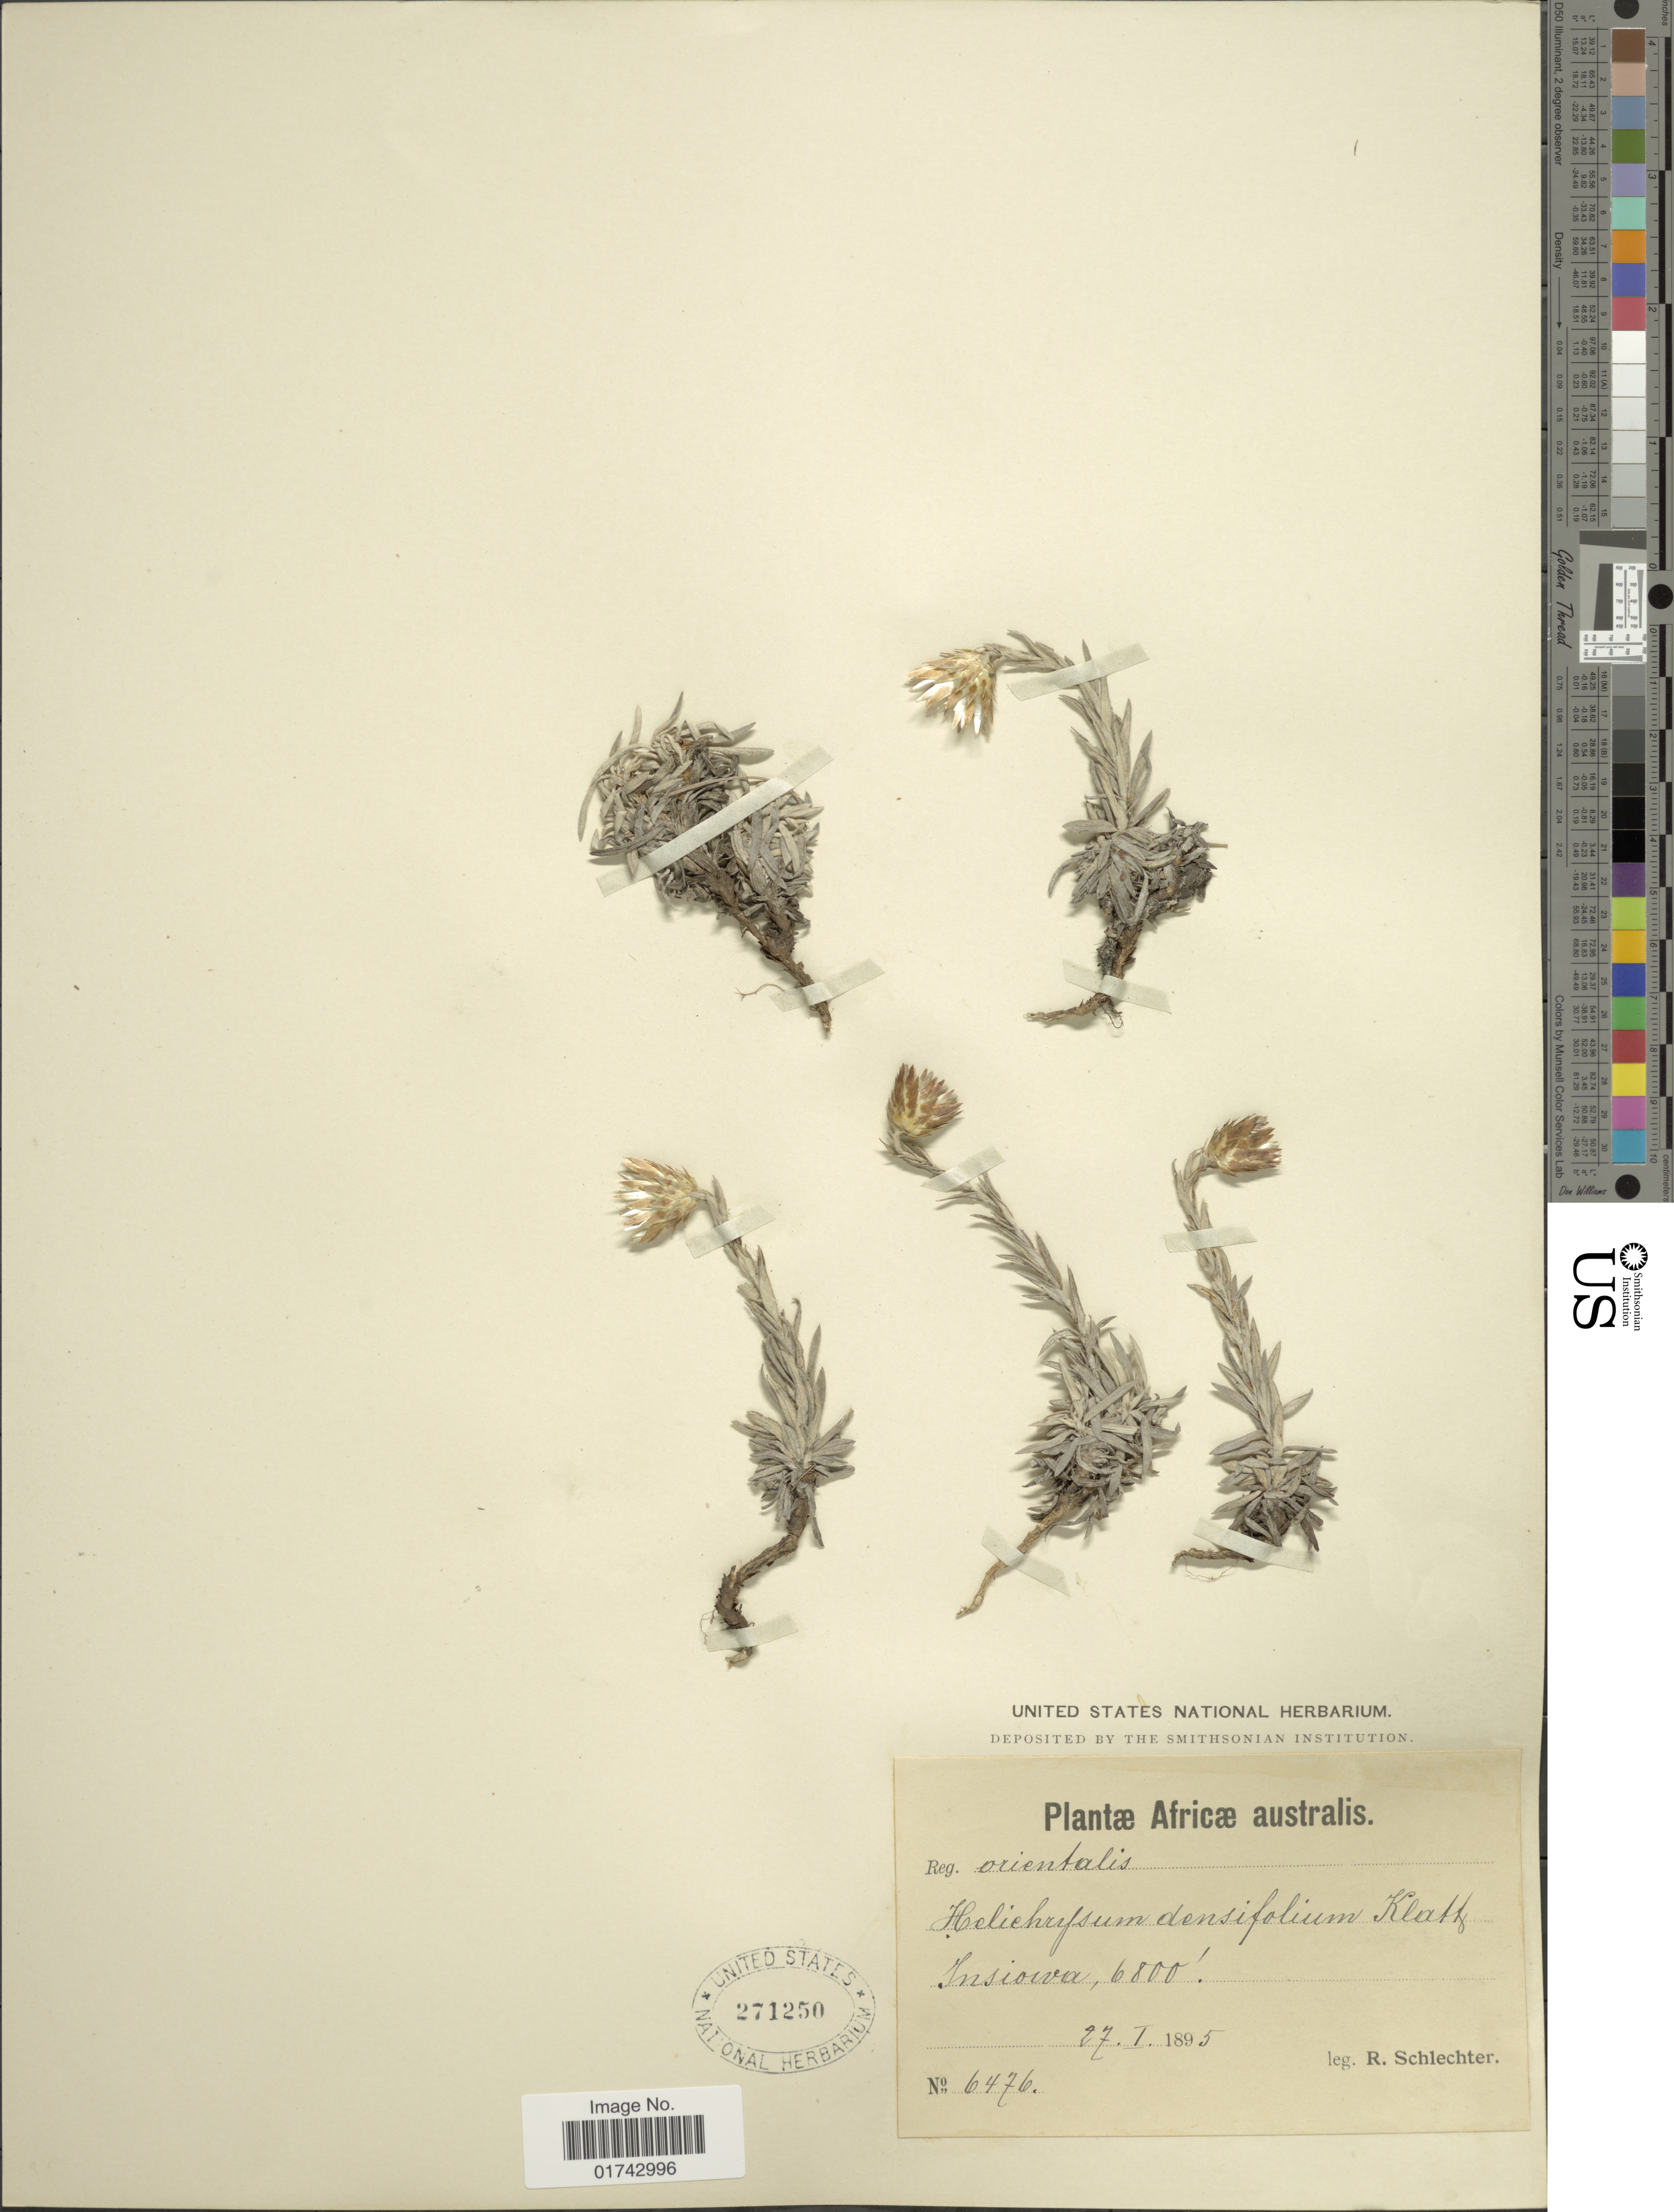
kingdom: Plantae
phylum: Tracheophyta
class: Magnoliopsida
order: Asterales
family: Asteraceae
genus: Helichrysum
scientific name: Helichrysum densifolium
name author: Klatt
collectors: F. R. R. Schlechter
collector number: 6476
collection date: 1895-01-27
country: South Africa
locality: Insioiva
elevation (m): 2073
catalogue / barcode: US 271250